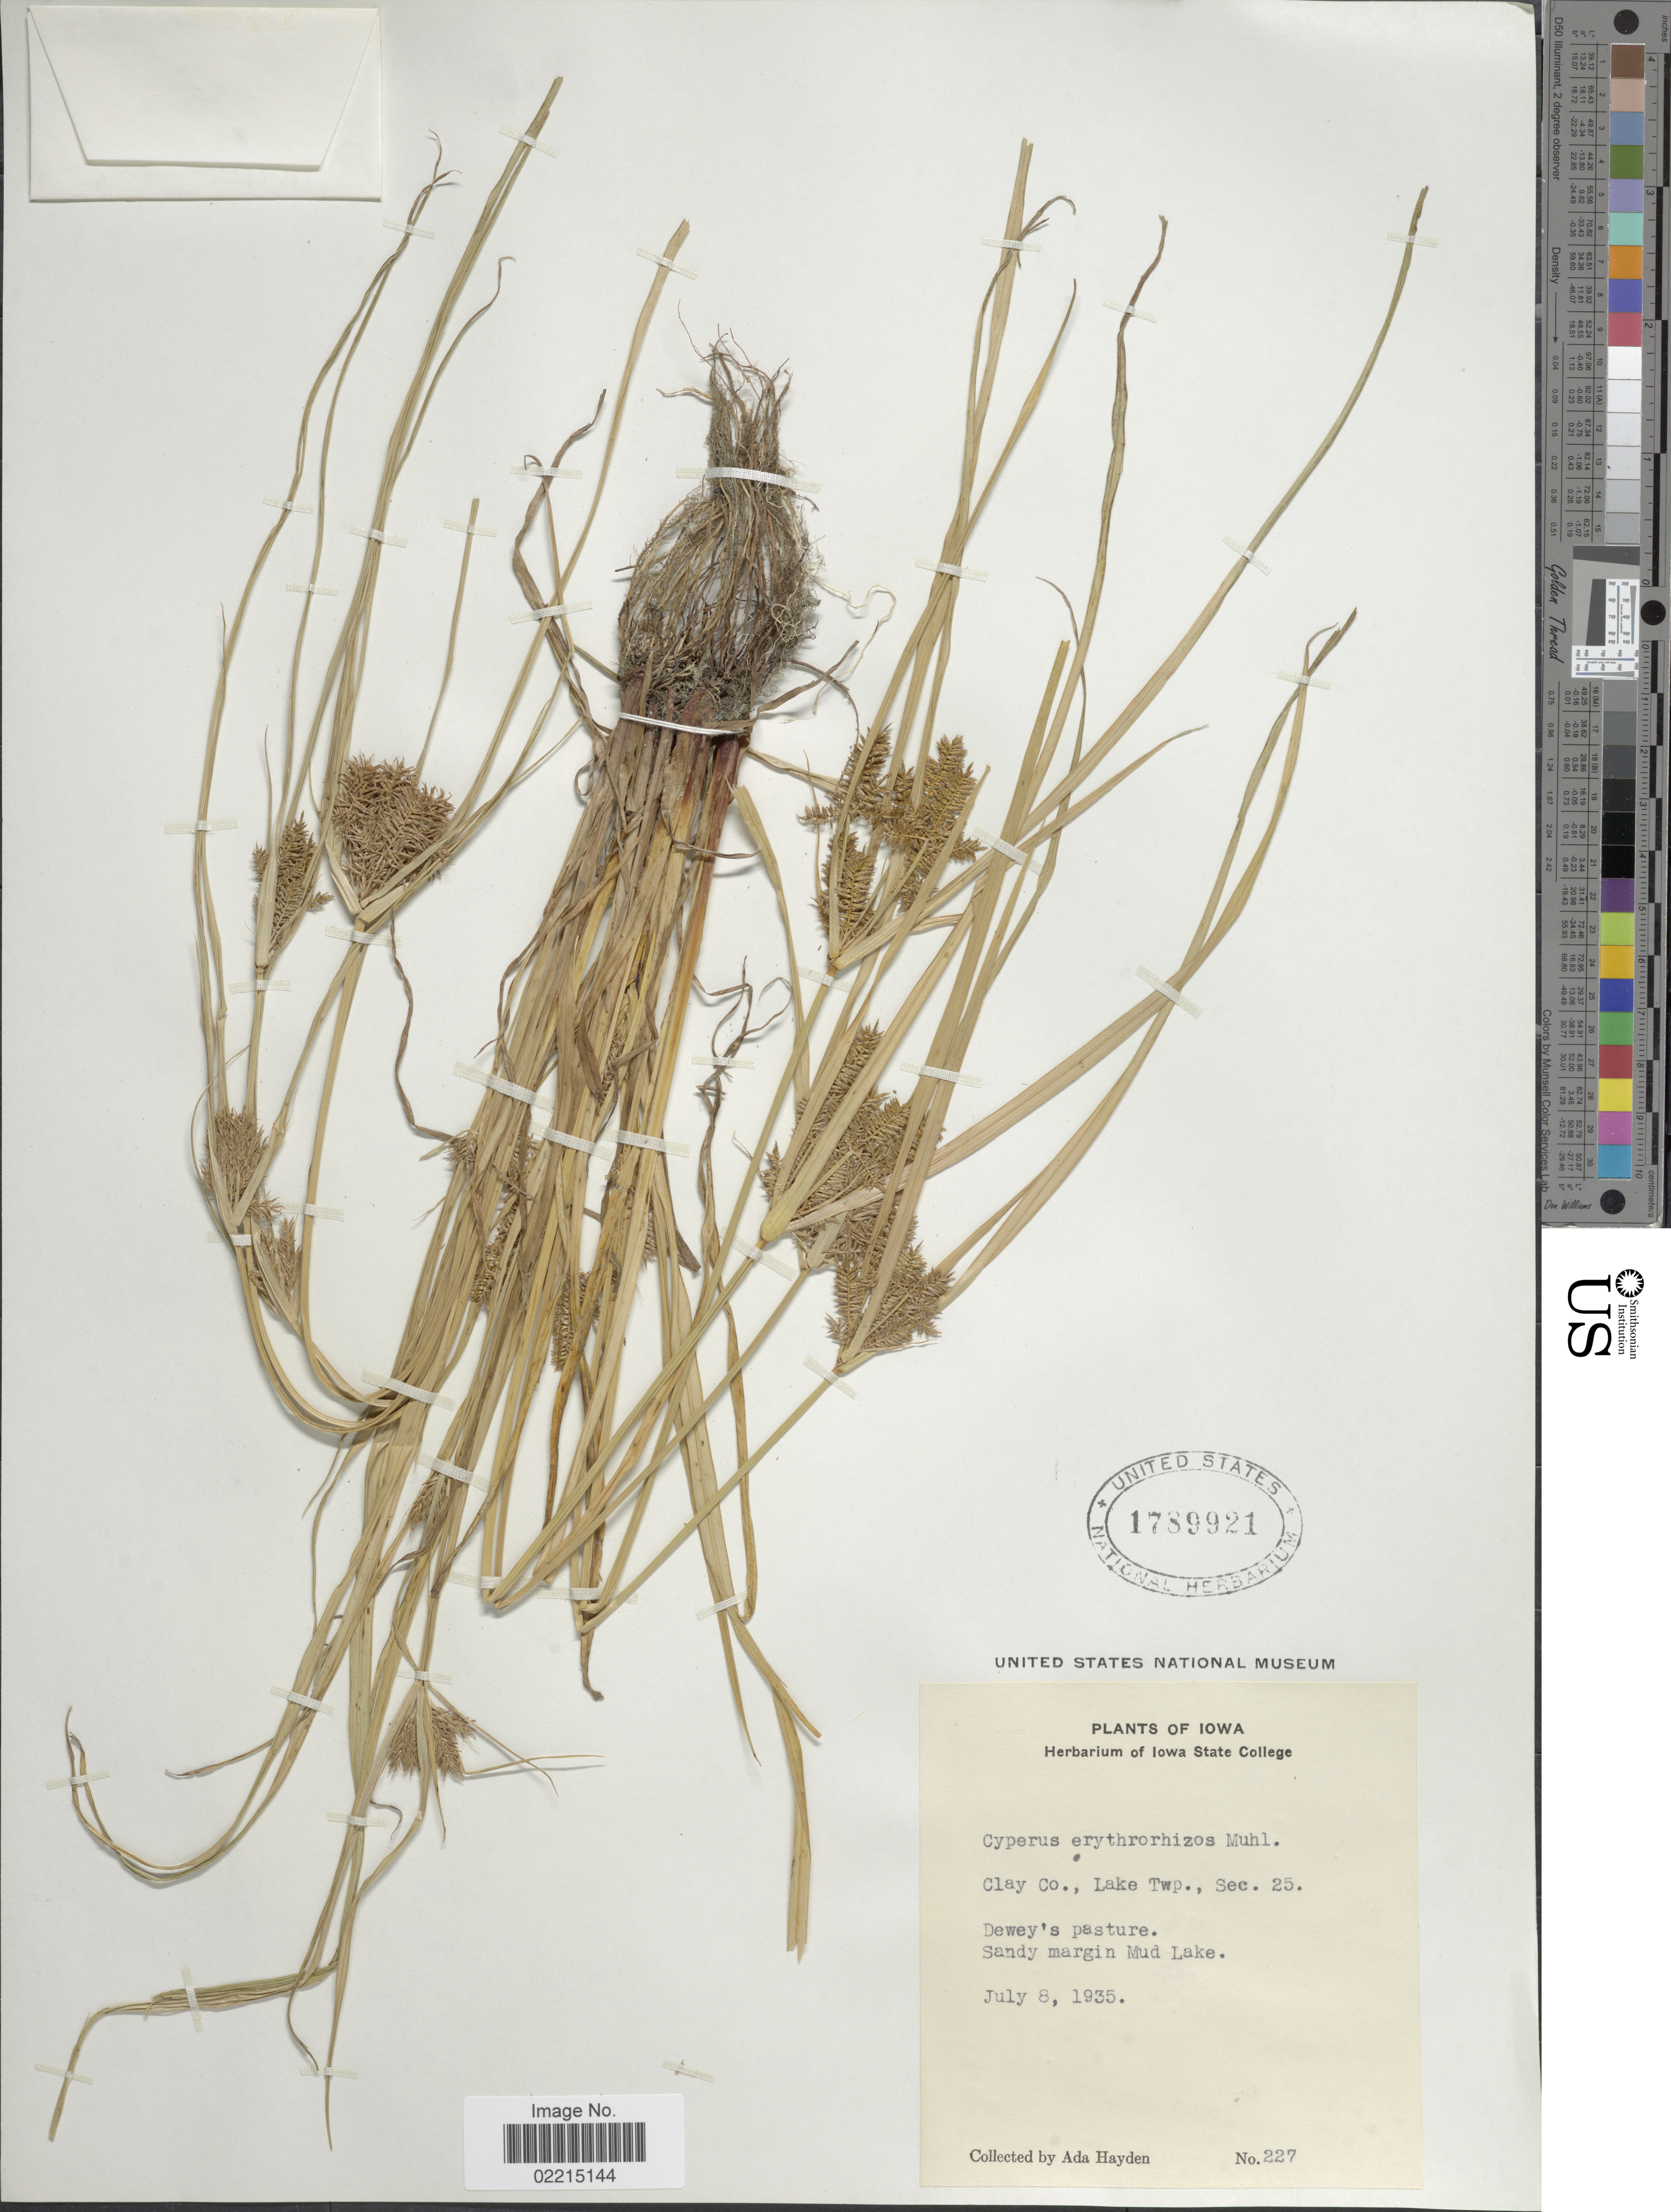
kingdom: Plantae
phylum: Tracheophyta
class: Liliopsida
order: Poales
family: Cyperaceae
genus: Cyperus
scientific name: Cyperus erythrorhizos Muhl.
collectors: Ada Hayden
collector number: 227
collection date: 1935-07-08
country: United States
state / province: Iowa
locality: Clay Co., Lake Twp., Sec. 25. Dewey's pasture. Sandy margin Mud Lake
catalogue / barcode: US 1789921